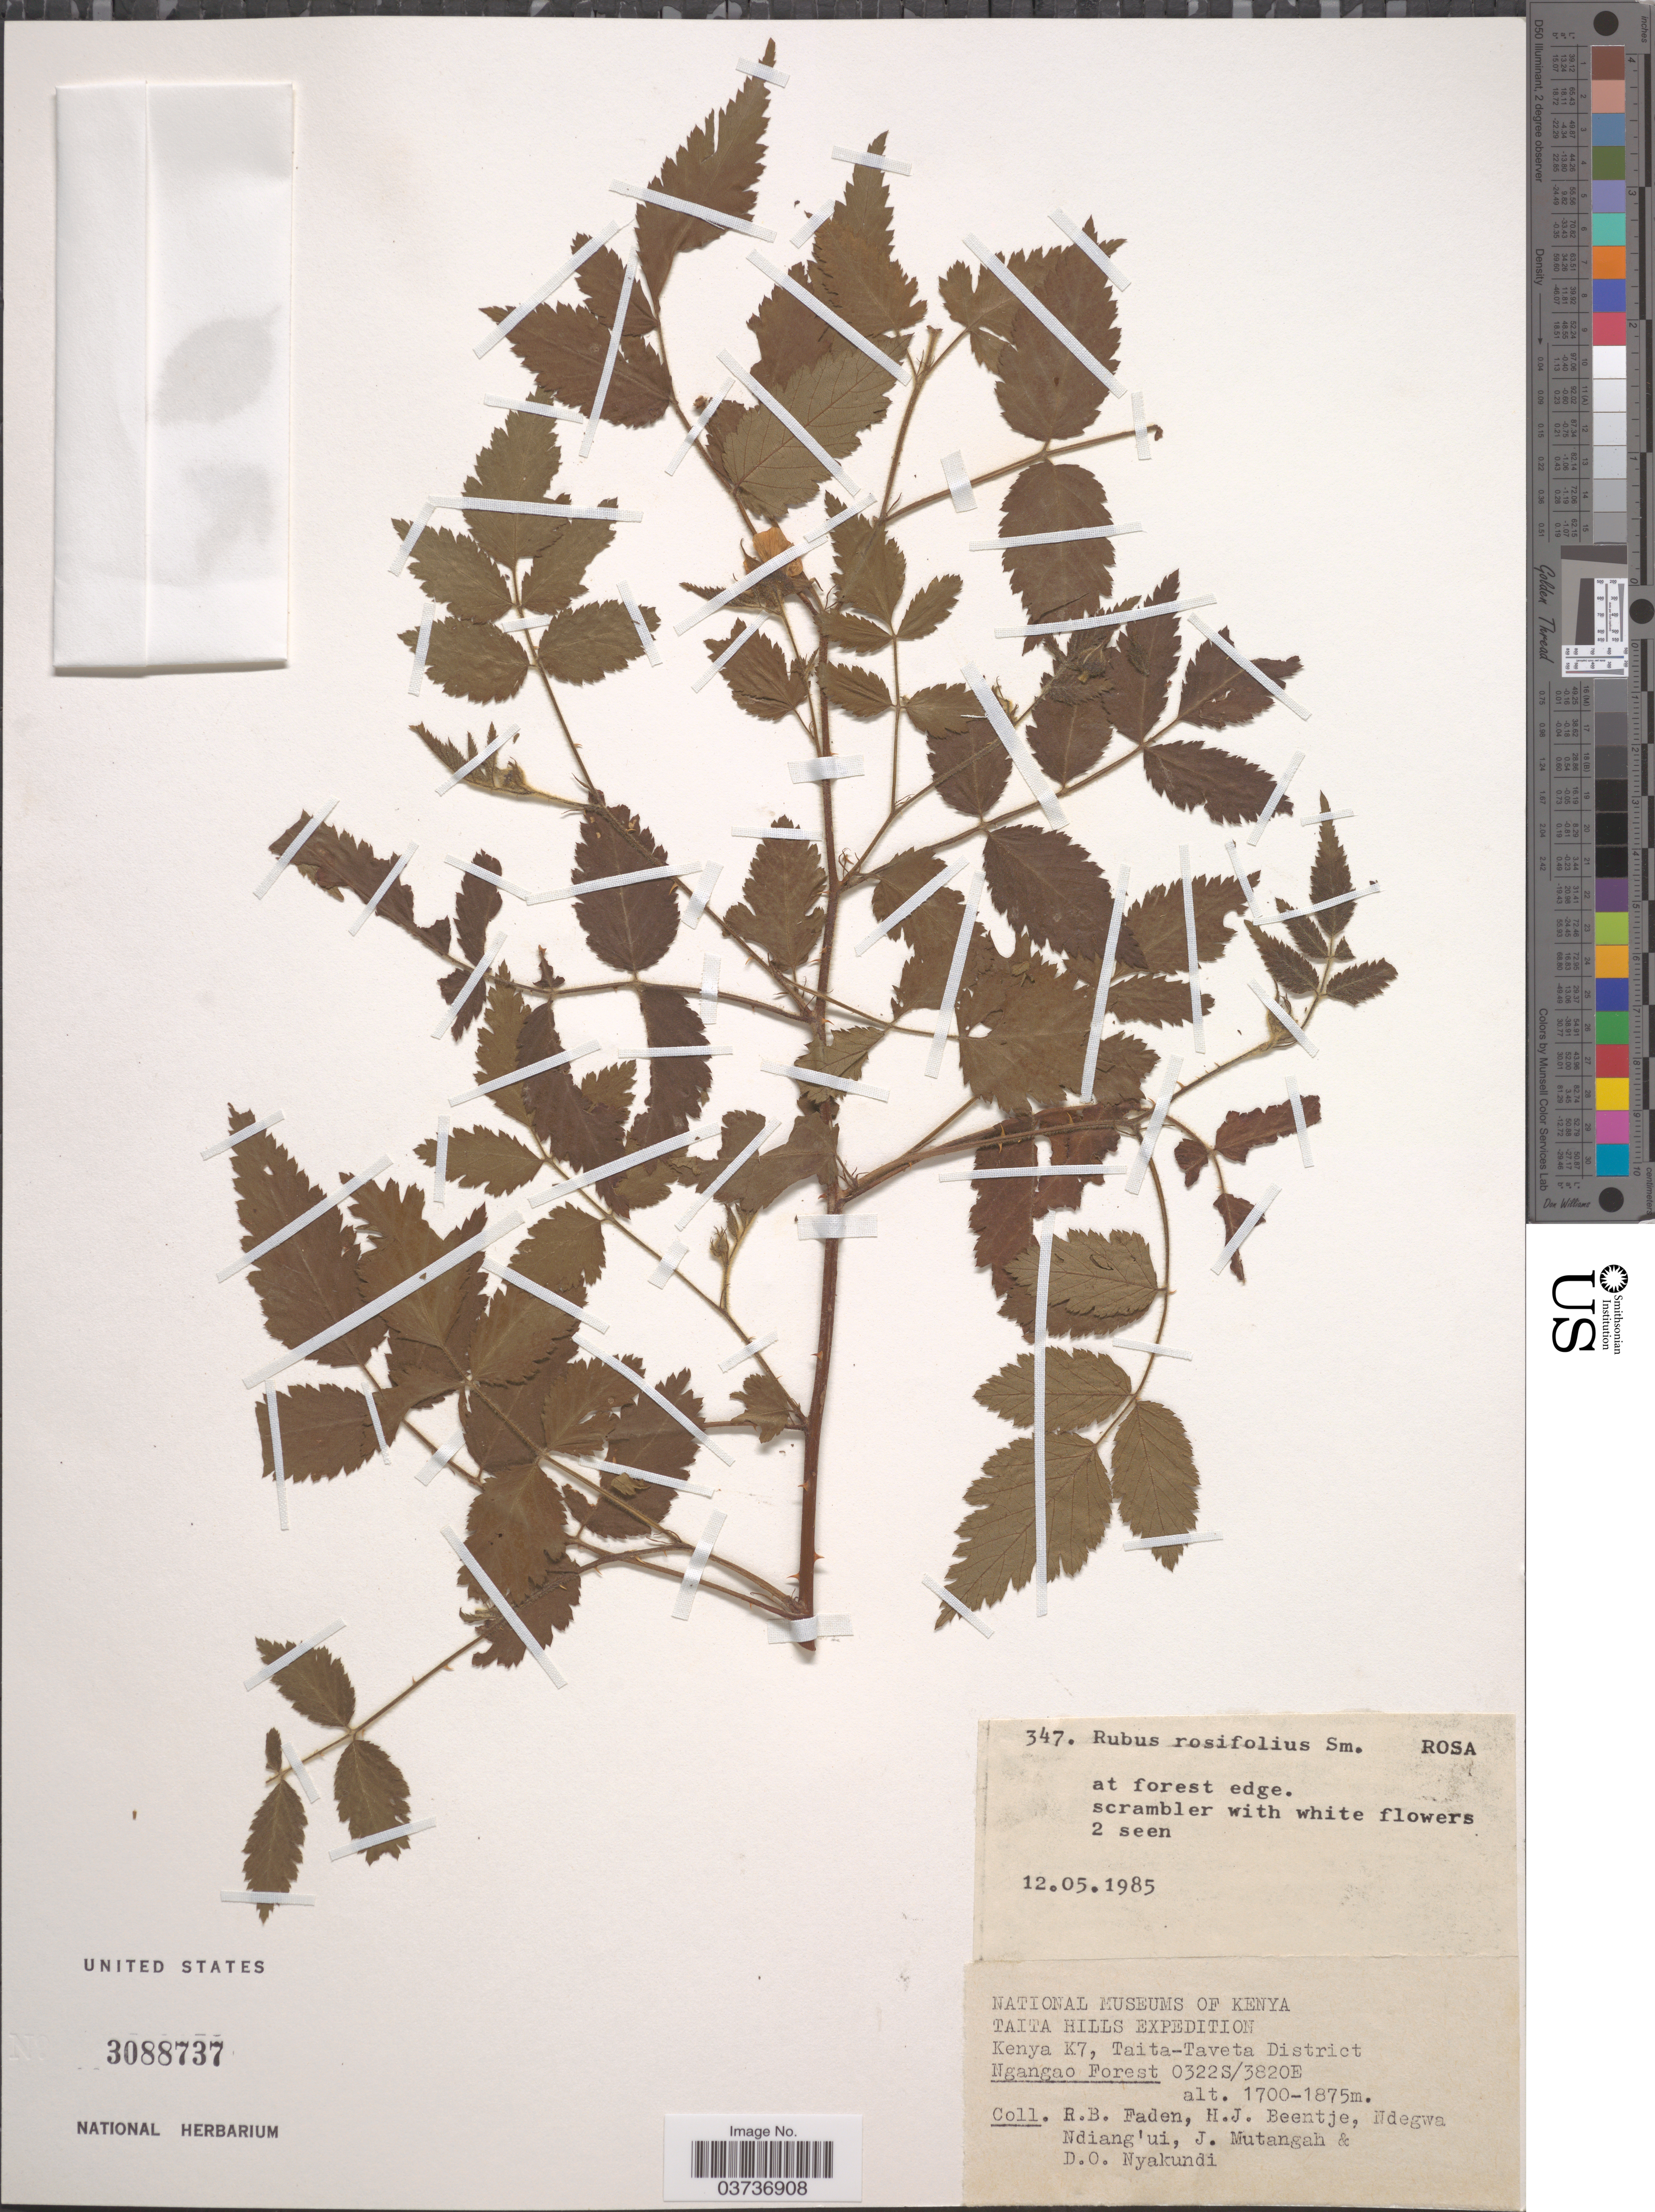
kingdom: Plantae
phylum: Tracheophyta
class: Magnoliopsida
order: Rosales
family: Rosaceae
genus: Rubus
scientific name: Rubus rosaefolius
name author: Sm.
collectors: R. B. Faden, H. J. Beentje, Ndegwa Ndiang'ui, J. Mutangah & D. Nyakundi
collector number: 347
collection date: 1985-05-12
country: Kenya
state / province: Taita Taveta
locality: Taita Hills. K7, Taita-Taveta District. Ngangao Forest.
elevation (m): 1700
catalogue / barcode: US 3088737